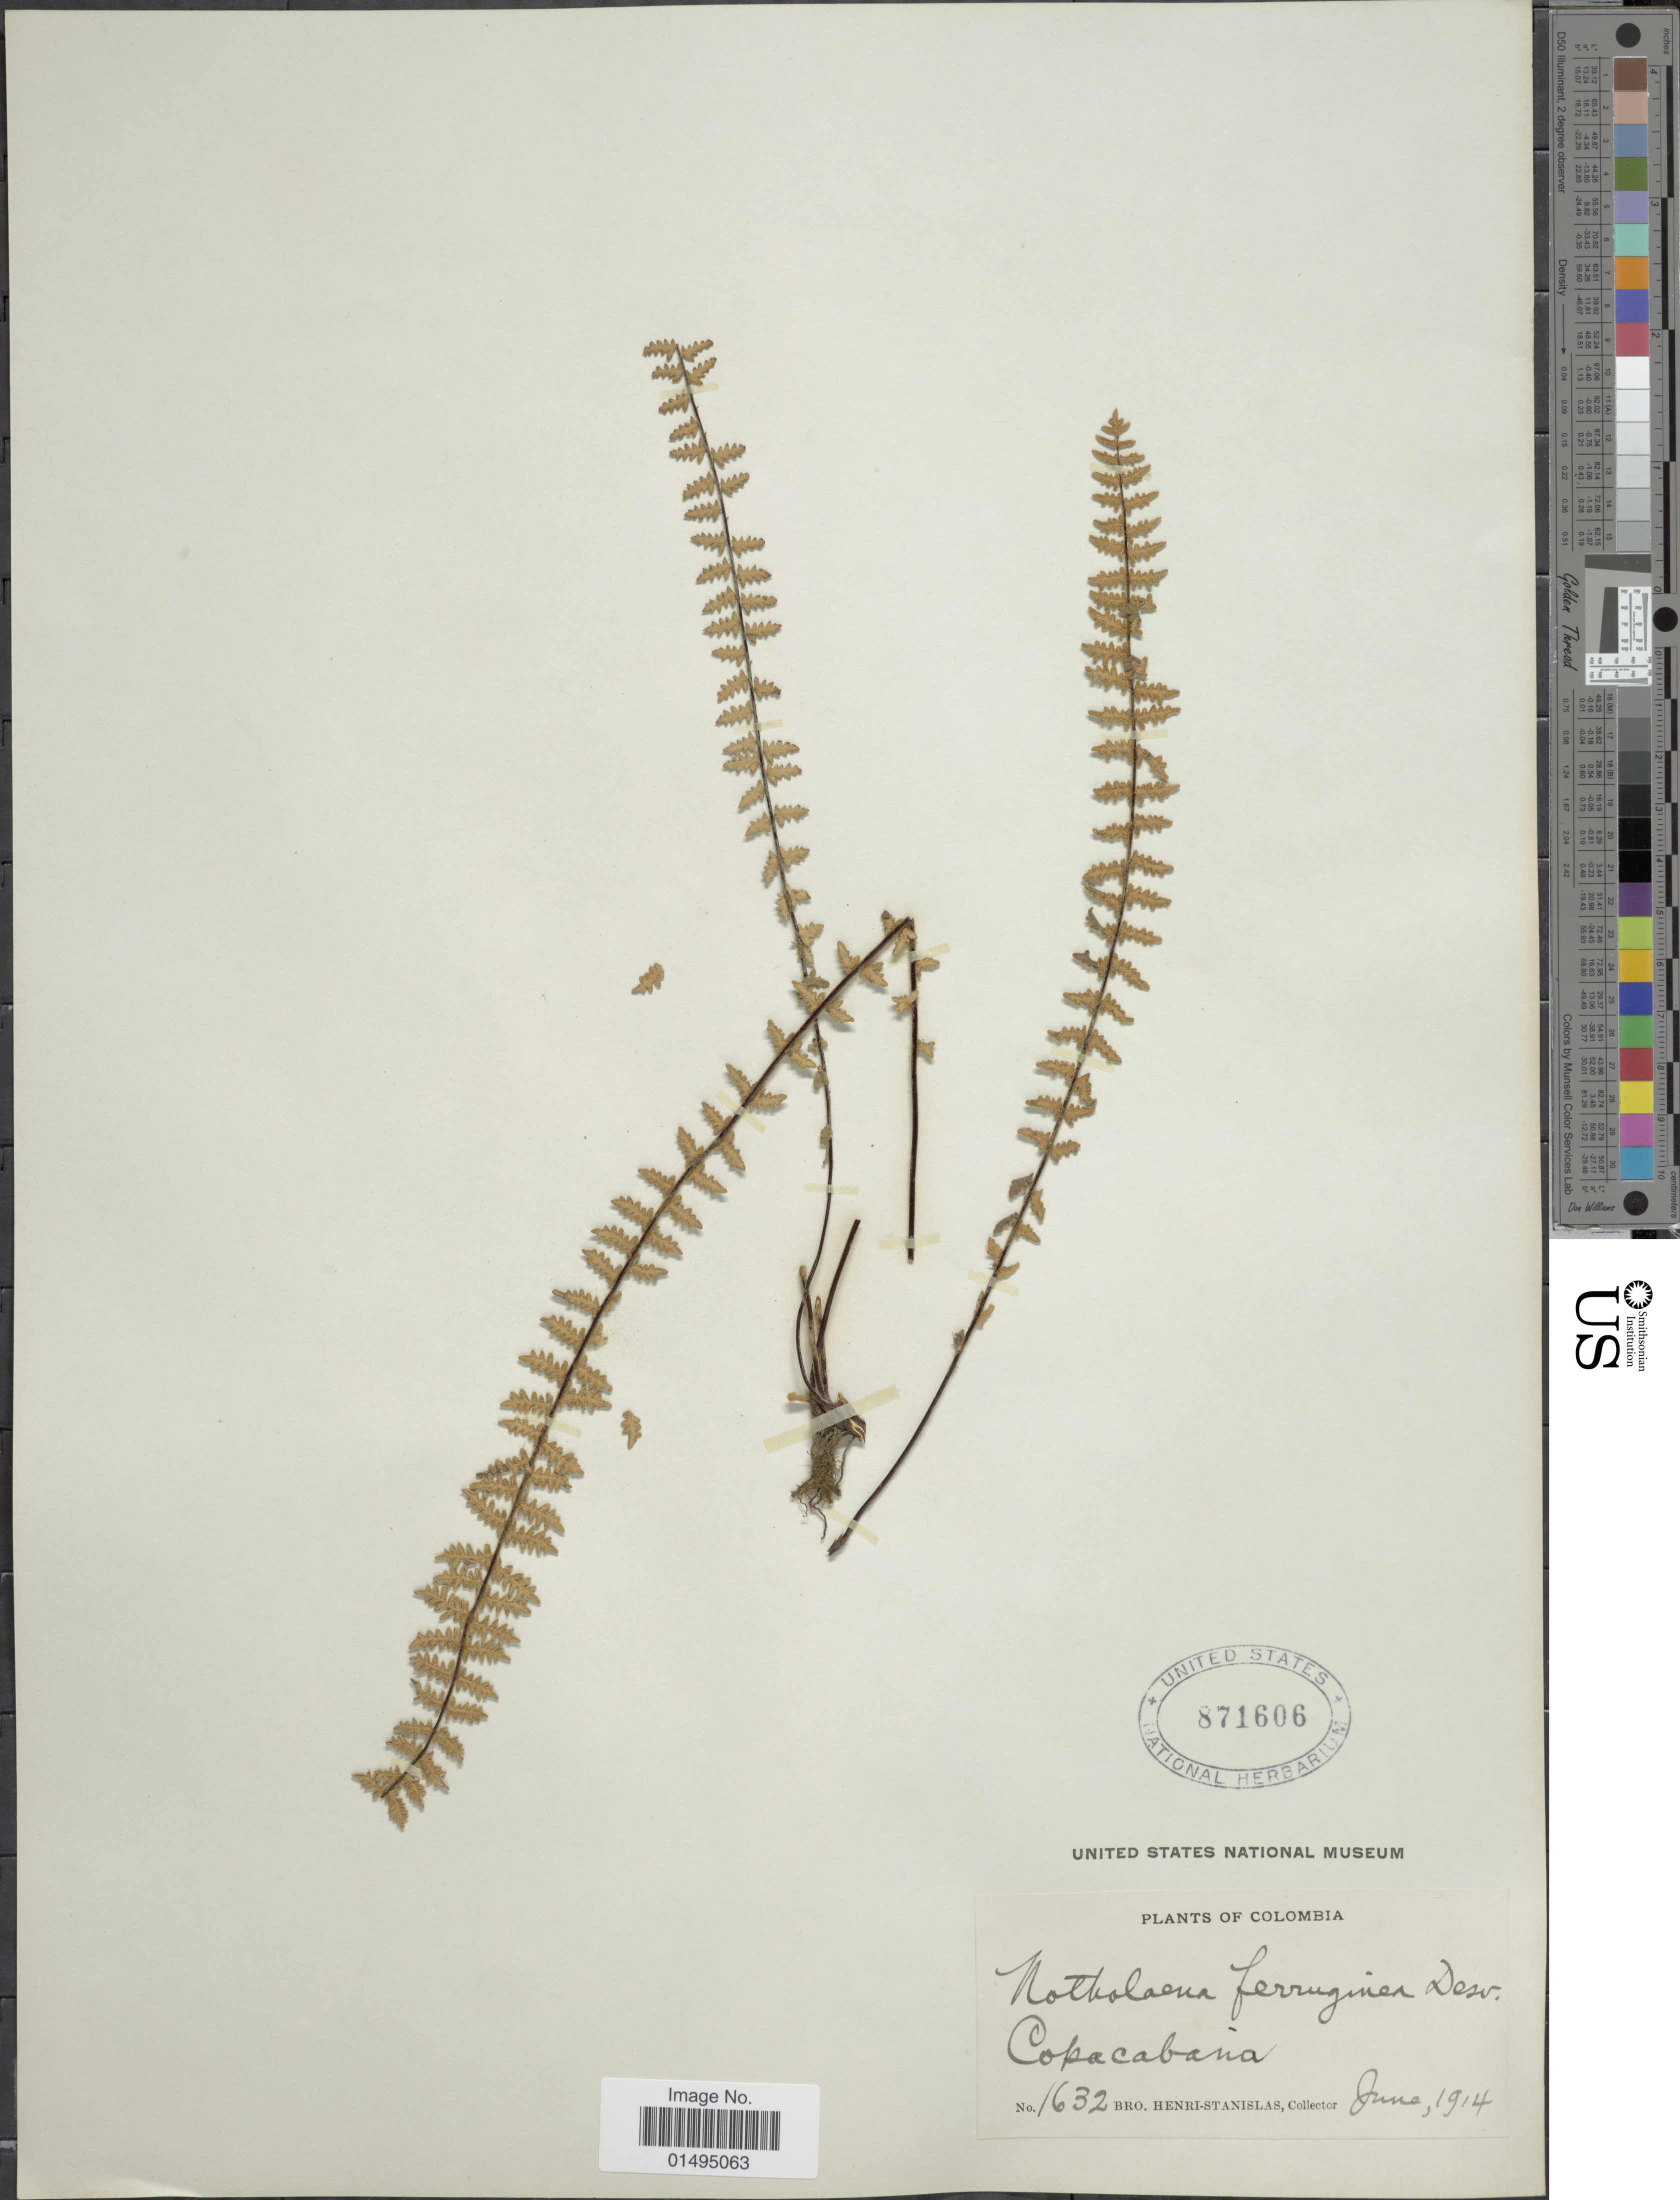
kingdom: Plantae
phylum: Tracheophyta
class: Polypodiopsida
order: Polypodiales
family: Pteridaceae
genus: Myriopteris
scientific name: Myriopteris aurea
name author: (Poir.) Grusz & Windham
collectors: Henri-Stanislas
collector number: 1632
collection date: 1914-06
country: Colombia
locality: Copacabana, Colombia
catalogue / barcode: US 871606